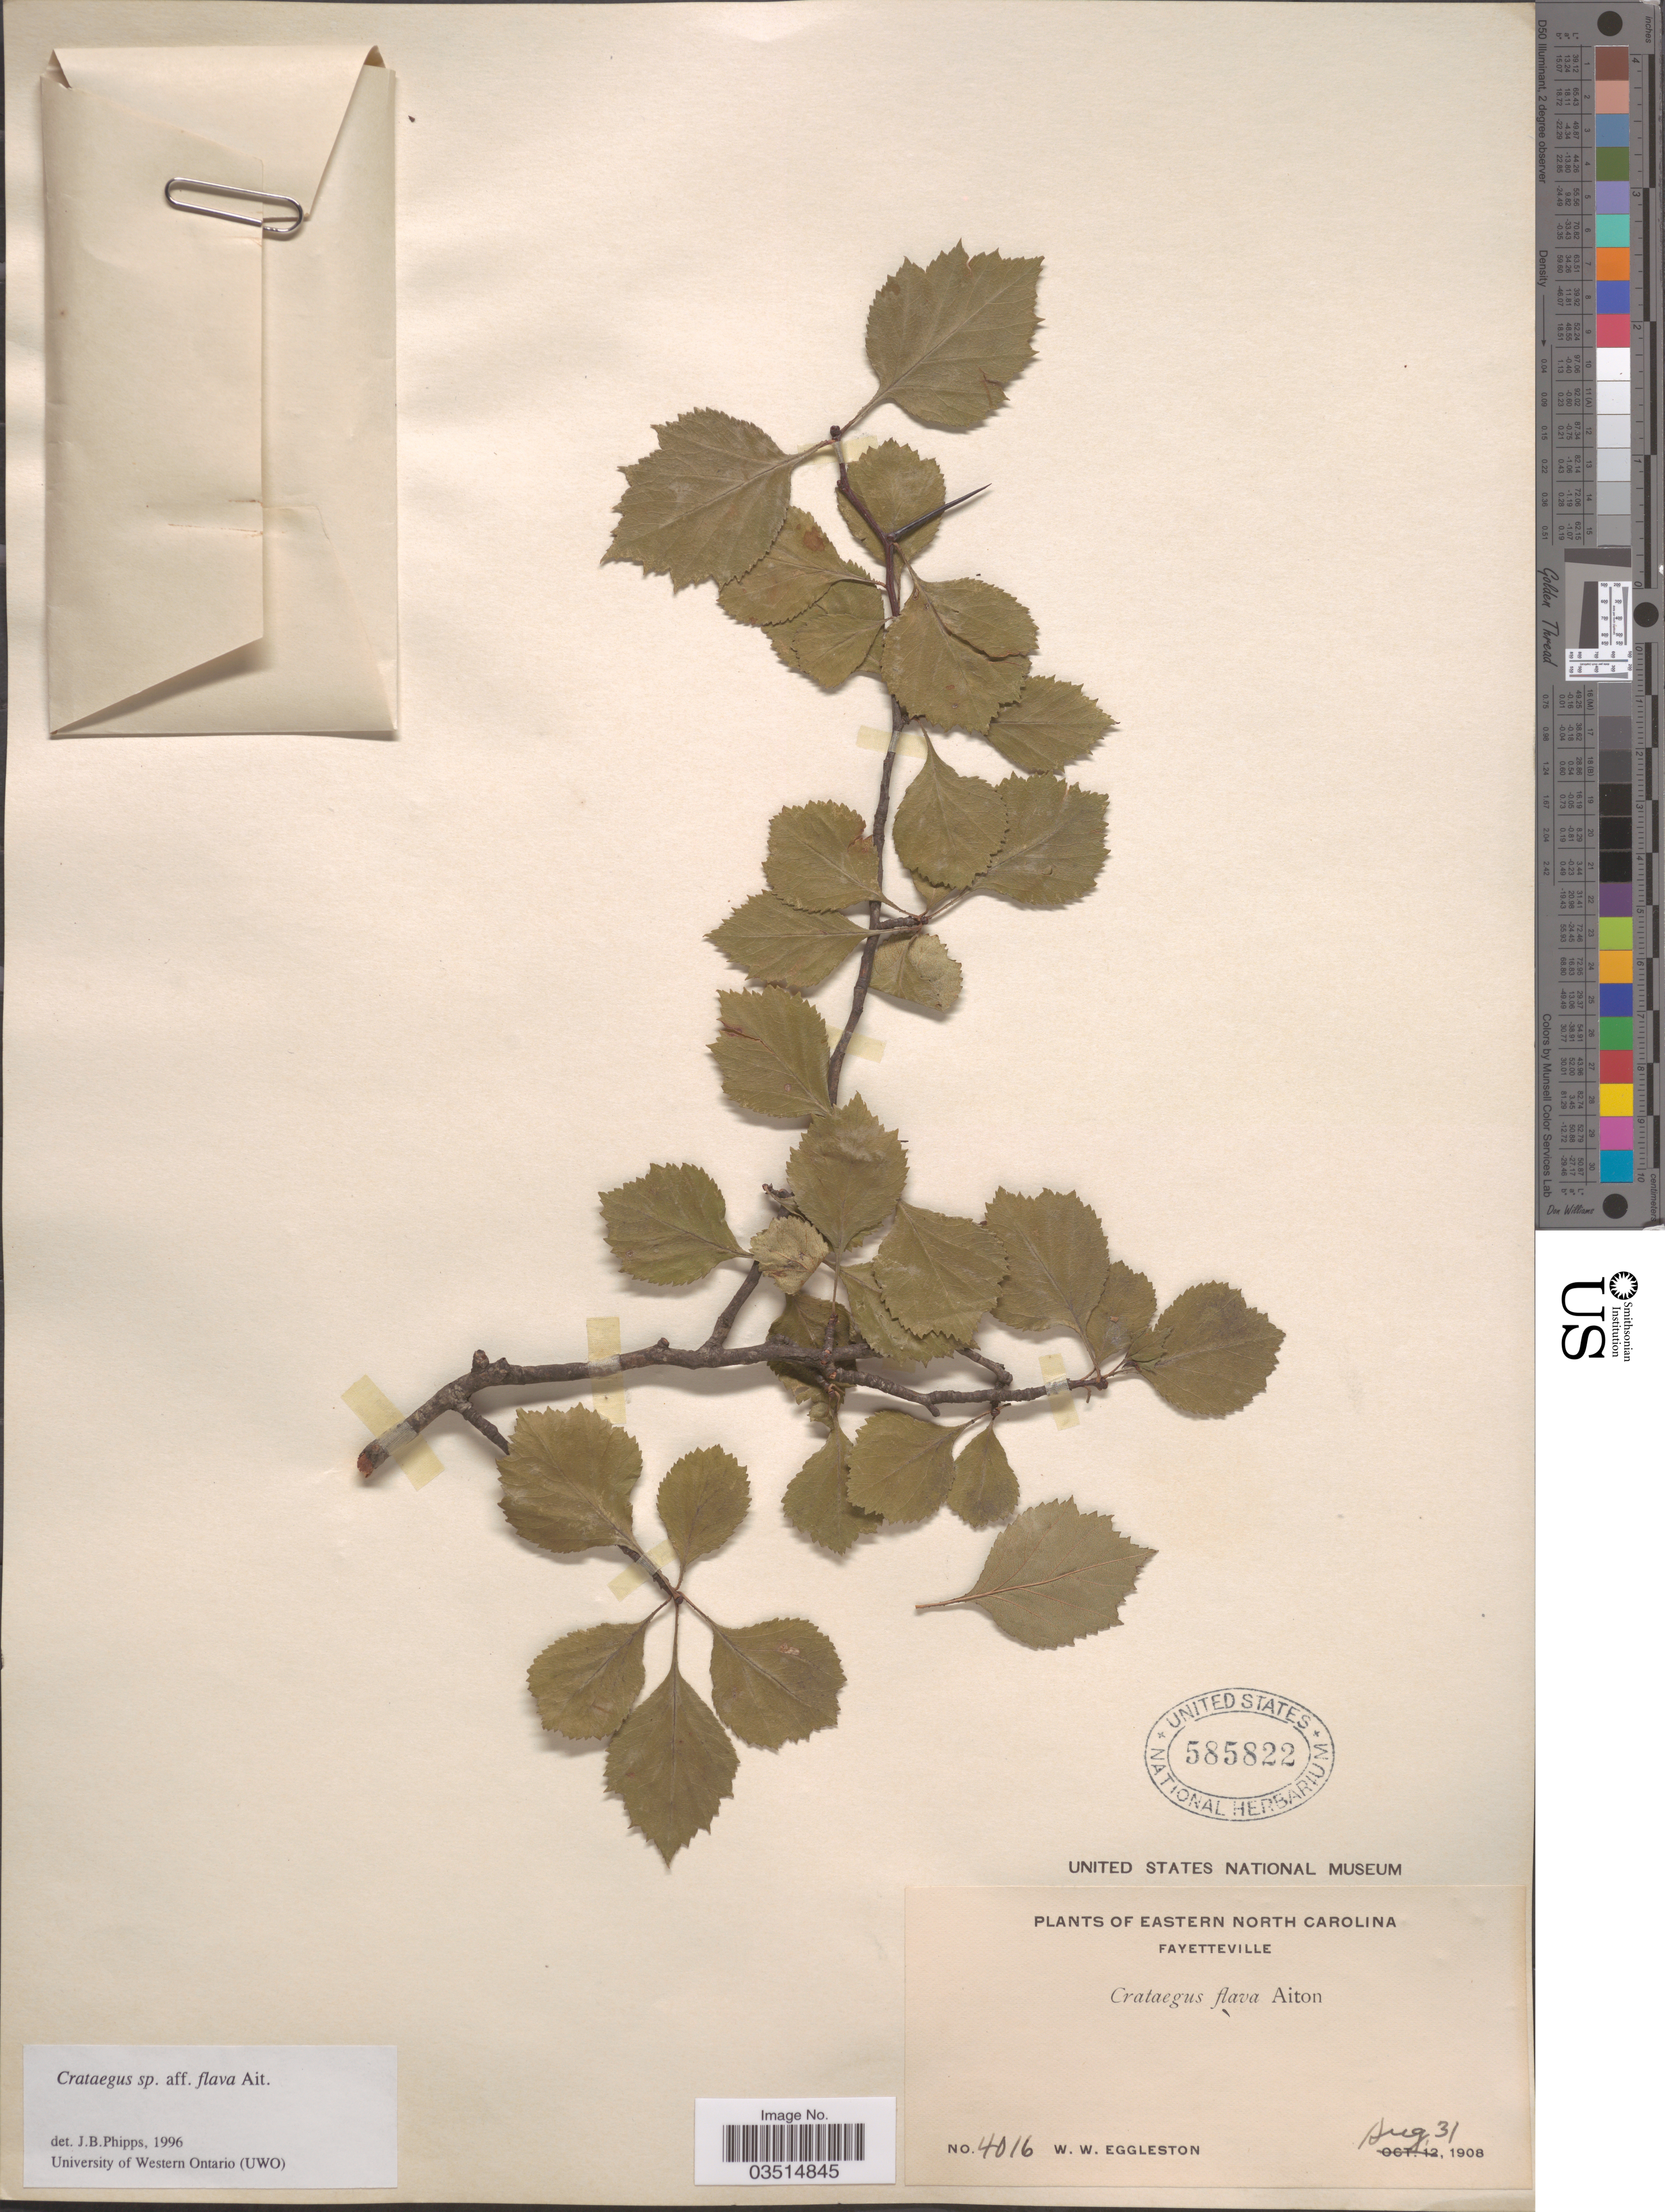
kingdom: Plantae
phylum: Tracheophyta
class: Magnoliopsida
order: Rosales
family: Rosaceae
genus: Crataegus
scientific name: Crataegus flava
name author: Aiton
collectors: W. W. Eggleston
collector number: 4016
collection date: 1908-08-31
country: United States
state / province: North Carolina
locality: Eastern North Carolina. Fayetteville.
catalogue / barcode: US 585822